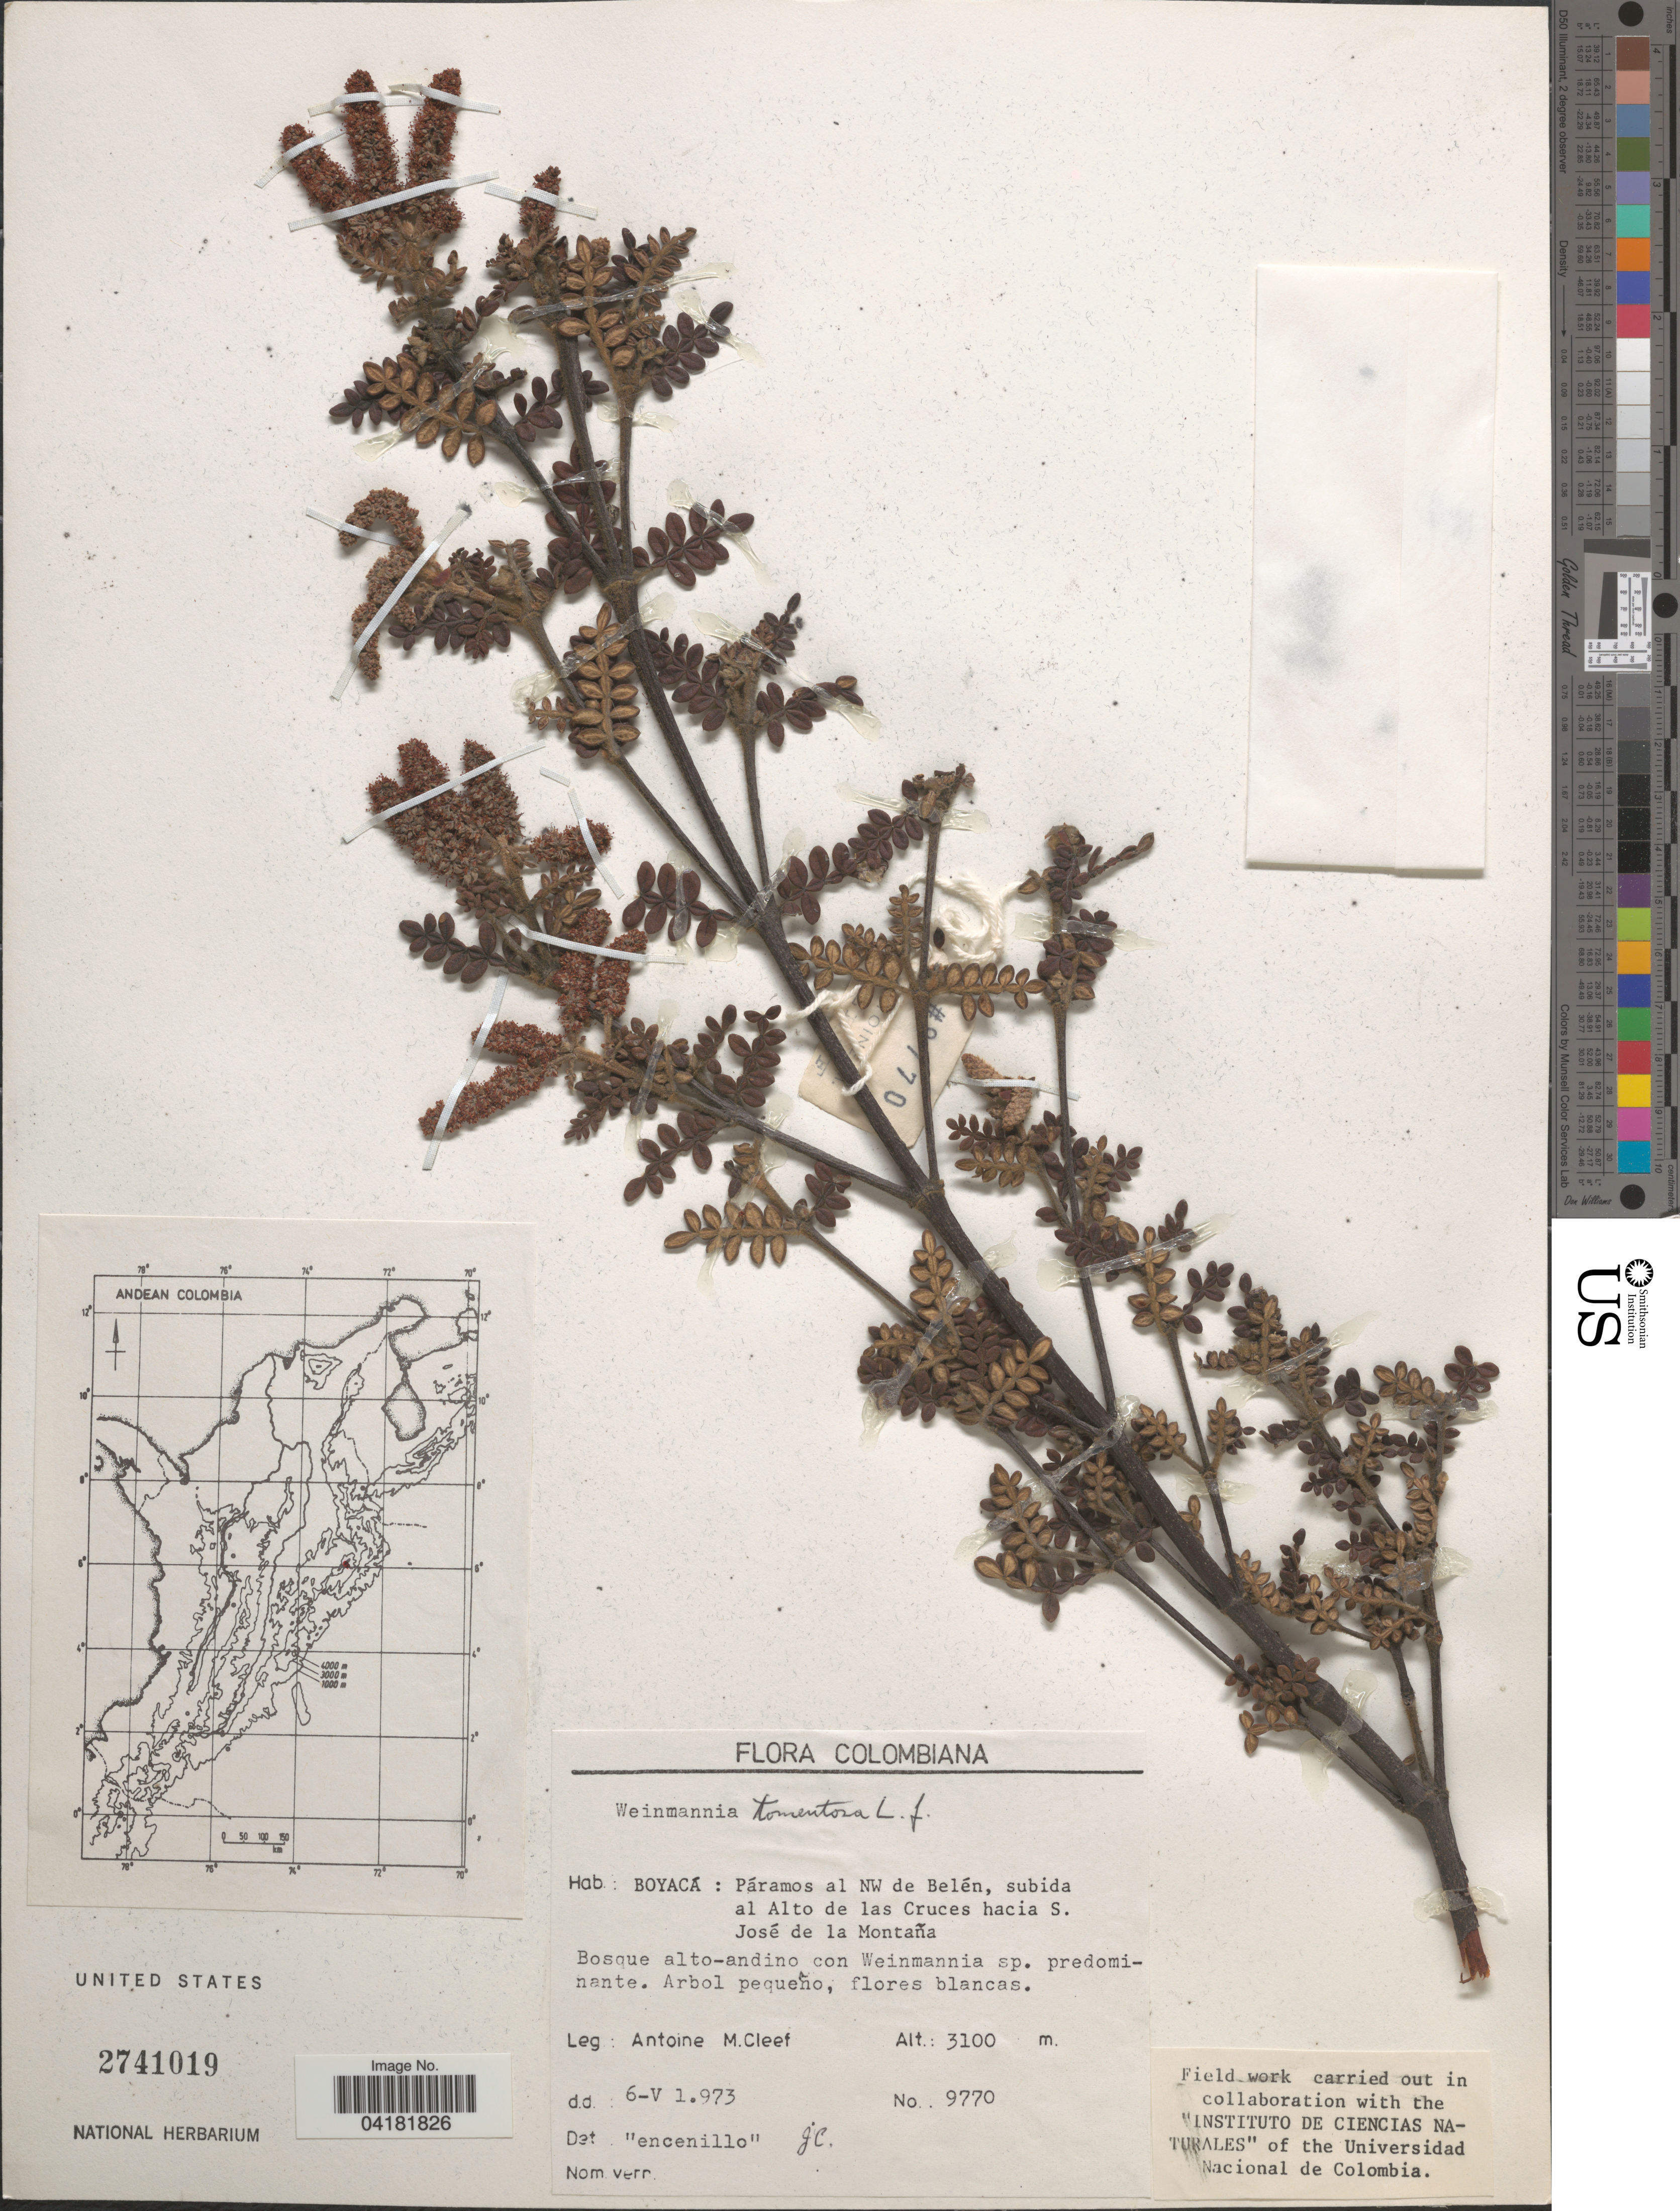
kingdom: Plantae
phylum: Tracheophyta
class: Magnoliopsida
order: Oxalidales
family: Cunoniaceae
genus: Weinmannia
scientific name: Weinmannia tomentosa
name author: L.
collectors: A. M. Cleef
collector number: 9770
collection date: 1973-05-06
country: Colombia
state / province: Boyacá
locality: Colombiana. Páramos al NW de Belén, subida al Alto de las Cruces hacia S. José de la Montaña.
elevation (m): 3100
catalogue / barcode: US 2741019